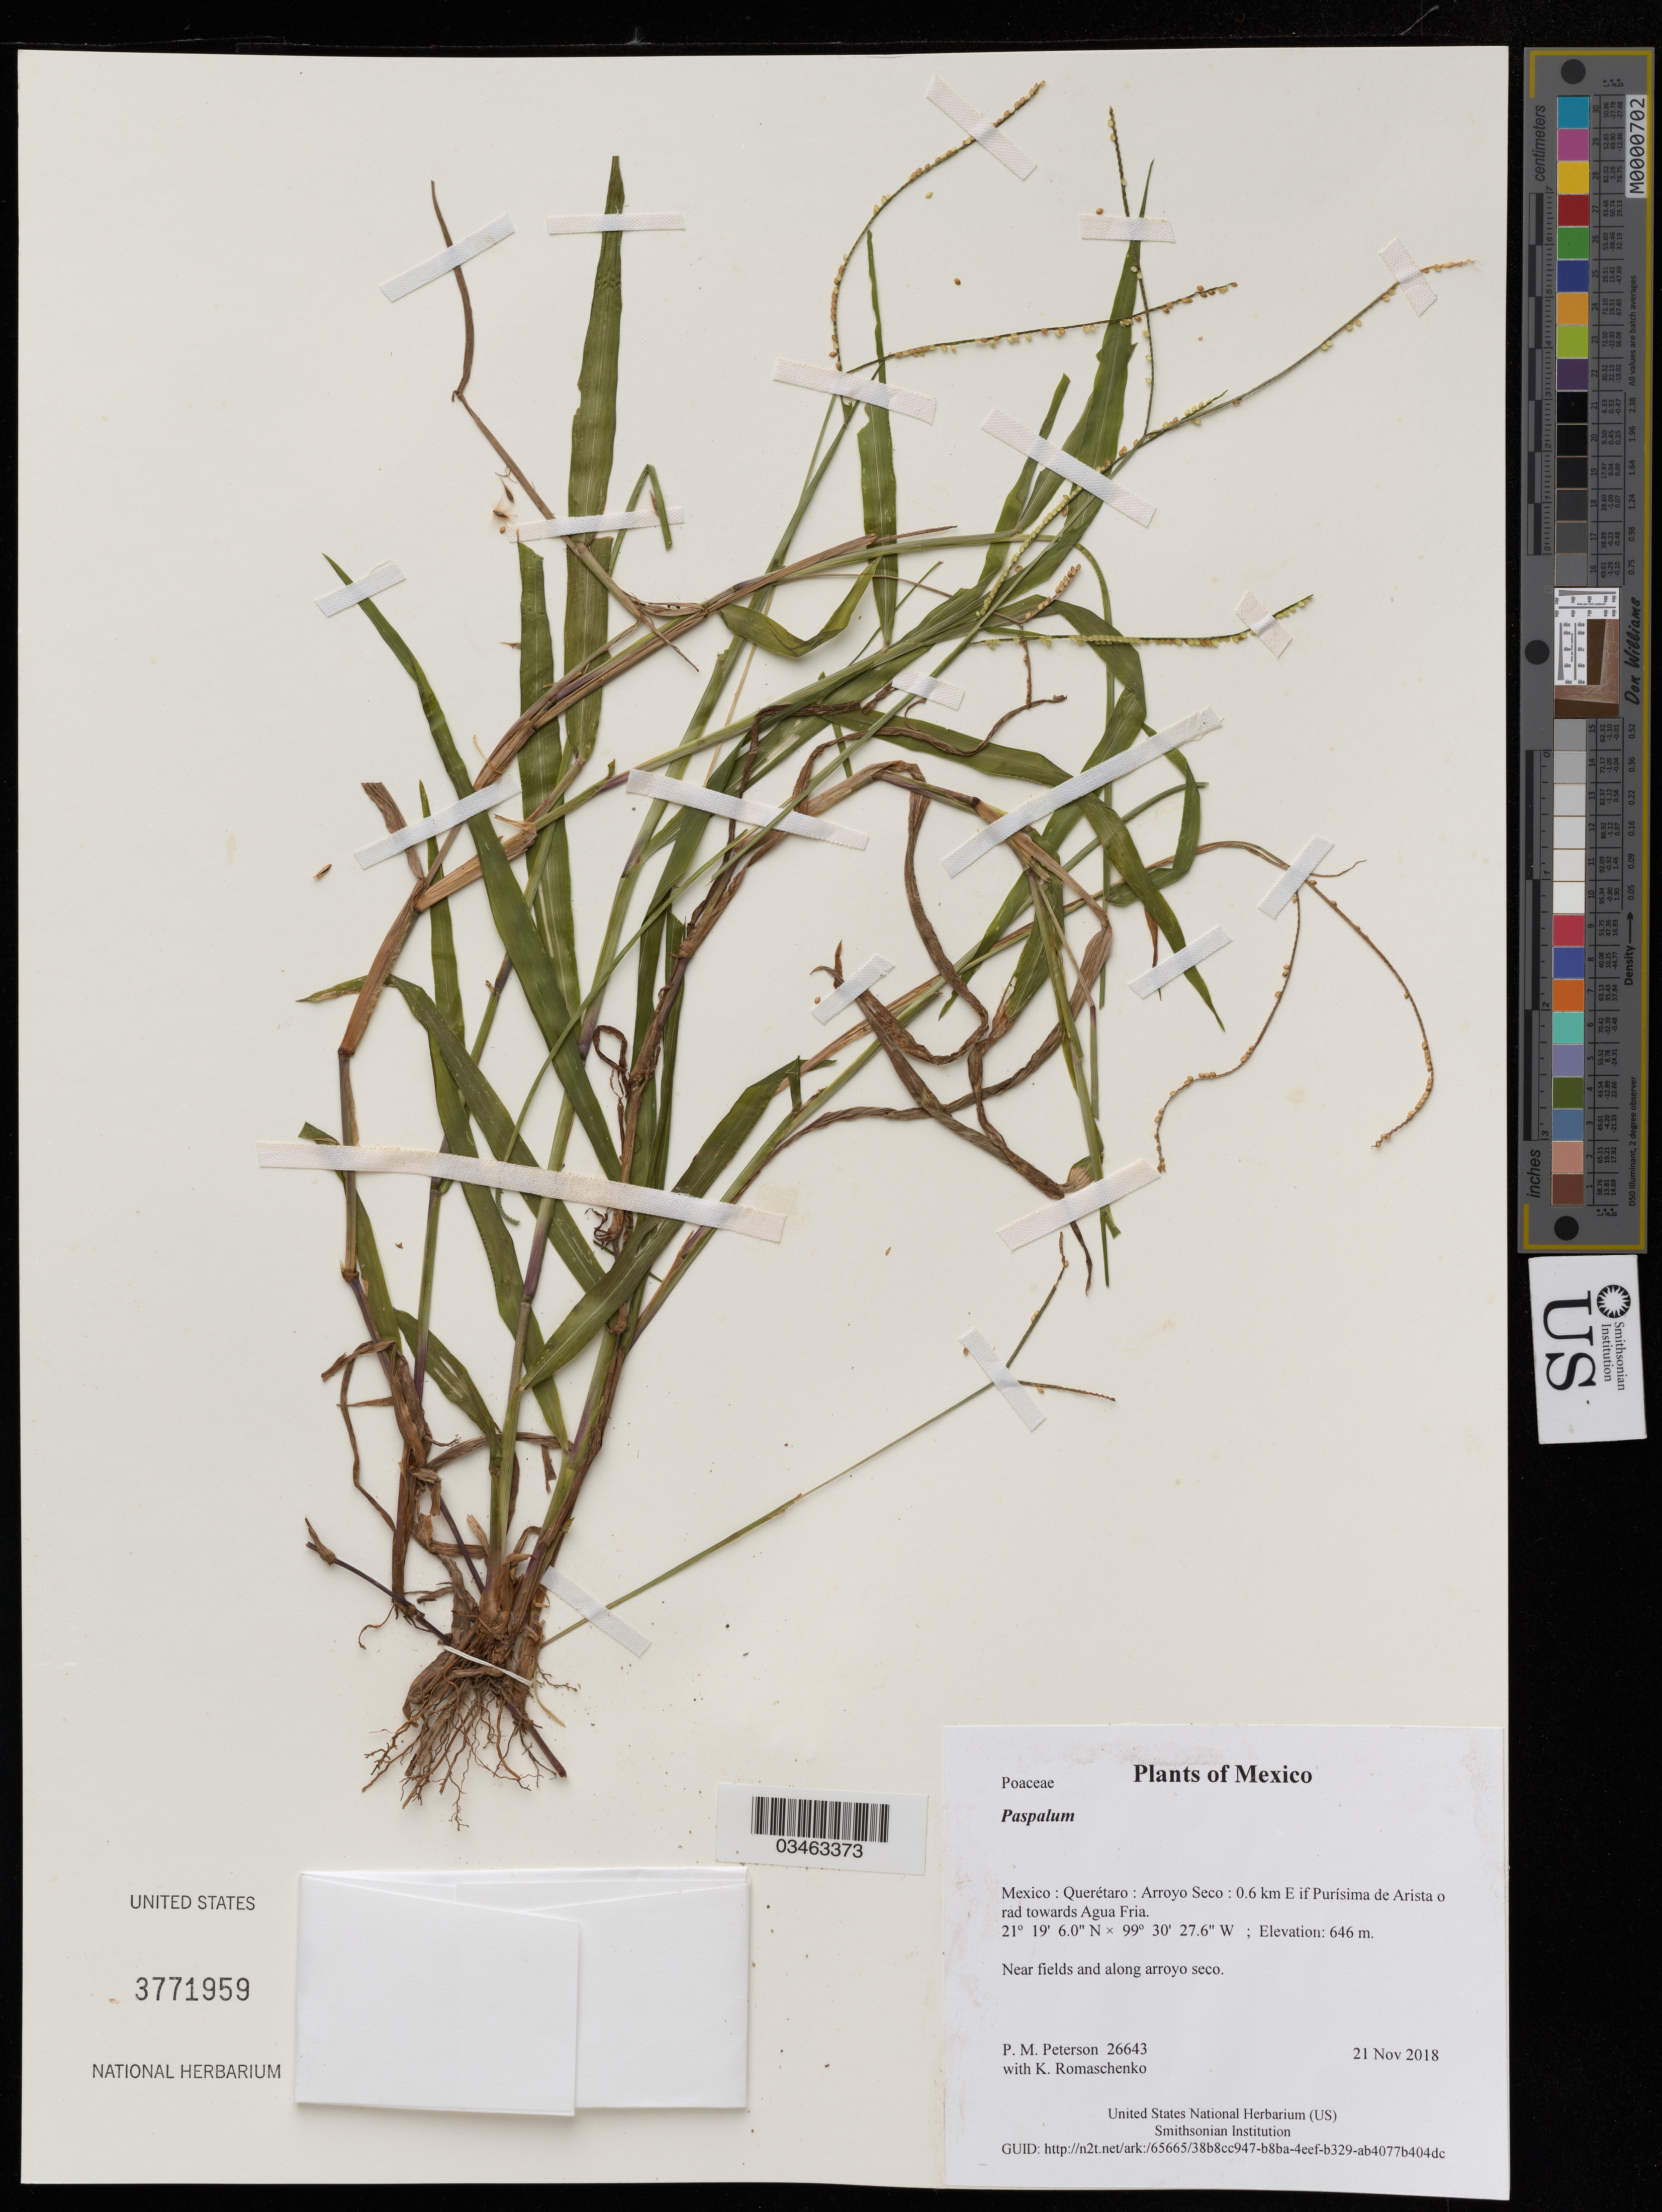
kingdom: Plantae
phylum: Tracheophyta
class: Liliopsida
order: Poales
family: Poaceae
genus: Paspalum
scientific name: Paspalum sp.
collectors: P. M. Peterson & K. Romaschenko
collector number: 26643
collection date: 2018-11-21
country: Mexico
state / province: Querétaro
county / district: Arroyo Seco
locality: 0.6 km E if Purísima de Arista o rad towards Agua Fria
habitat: Near fields and along arroyo seco.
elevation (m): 646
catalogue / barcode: US 3771959